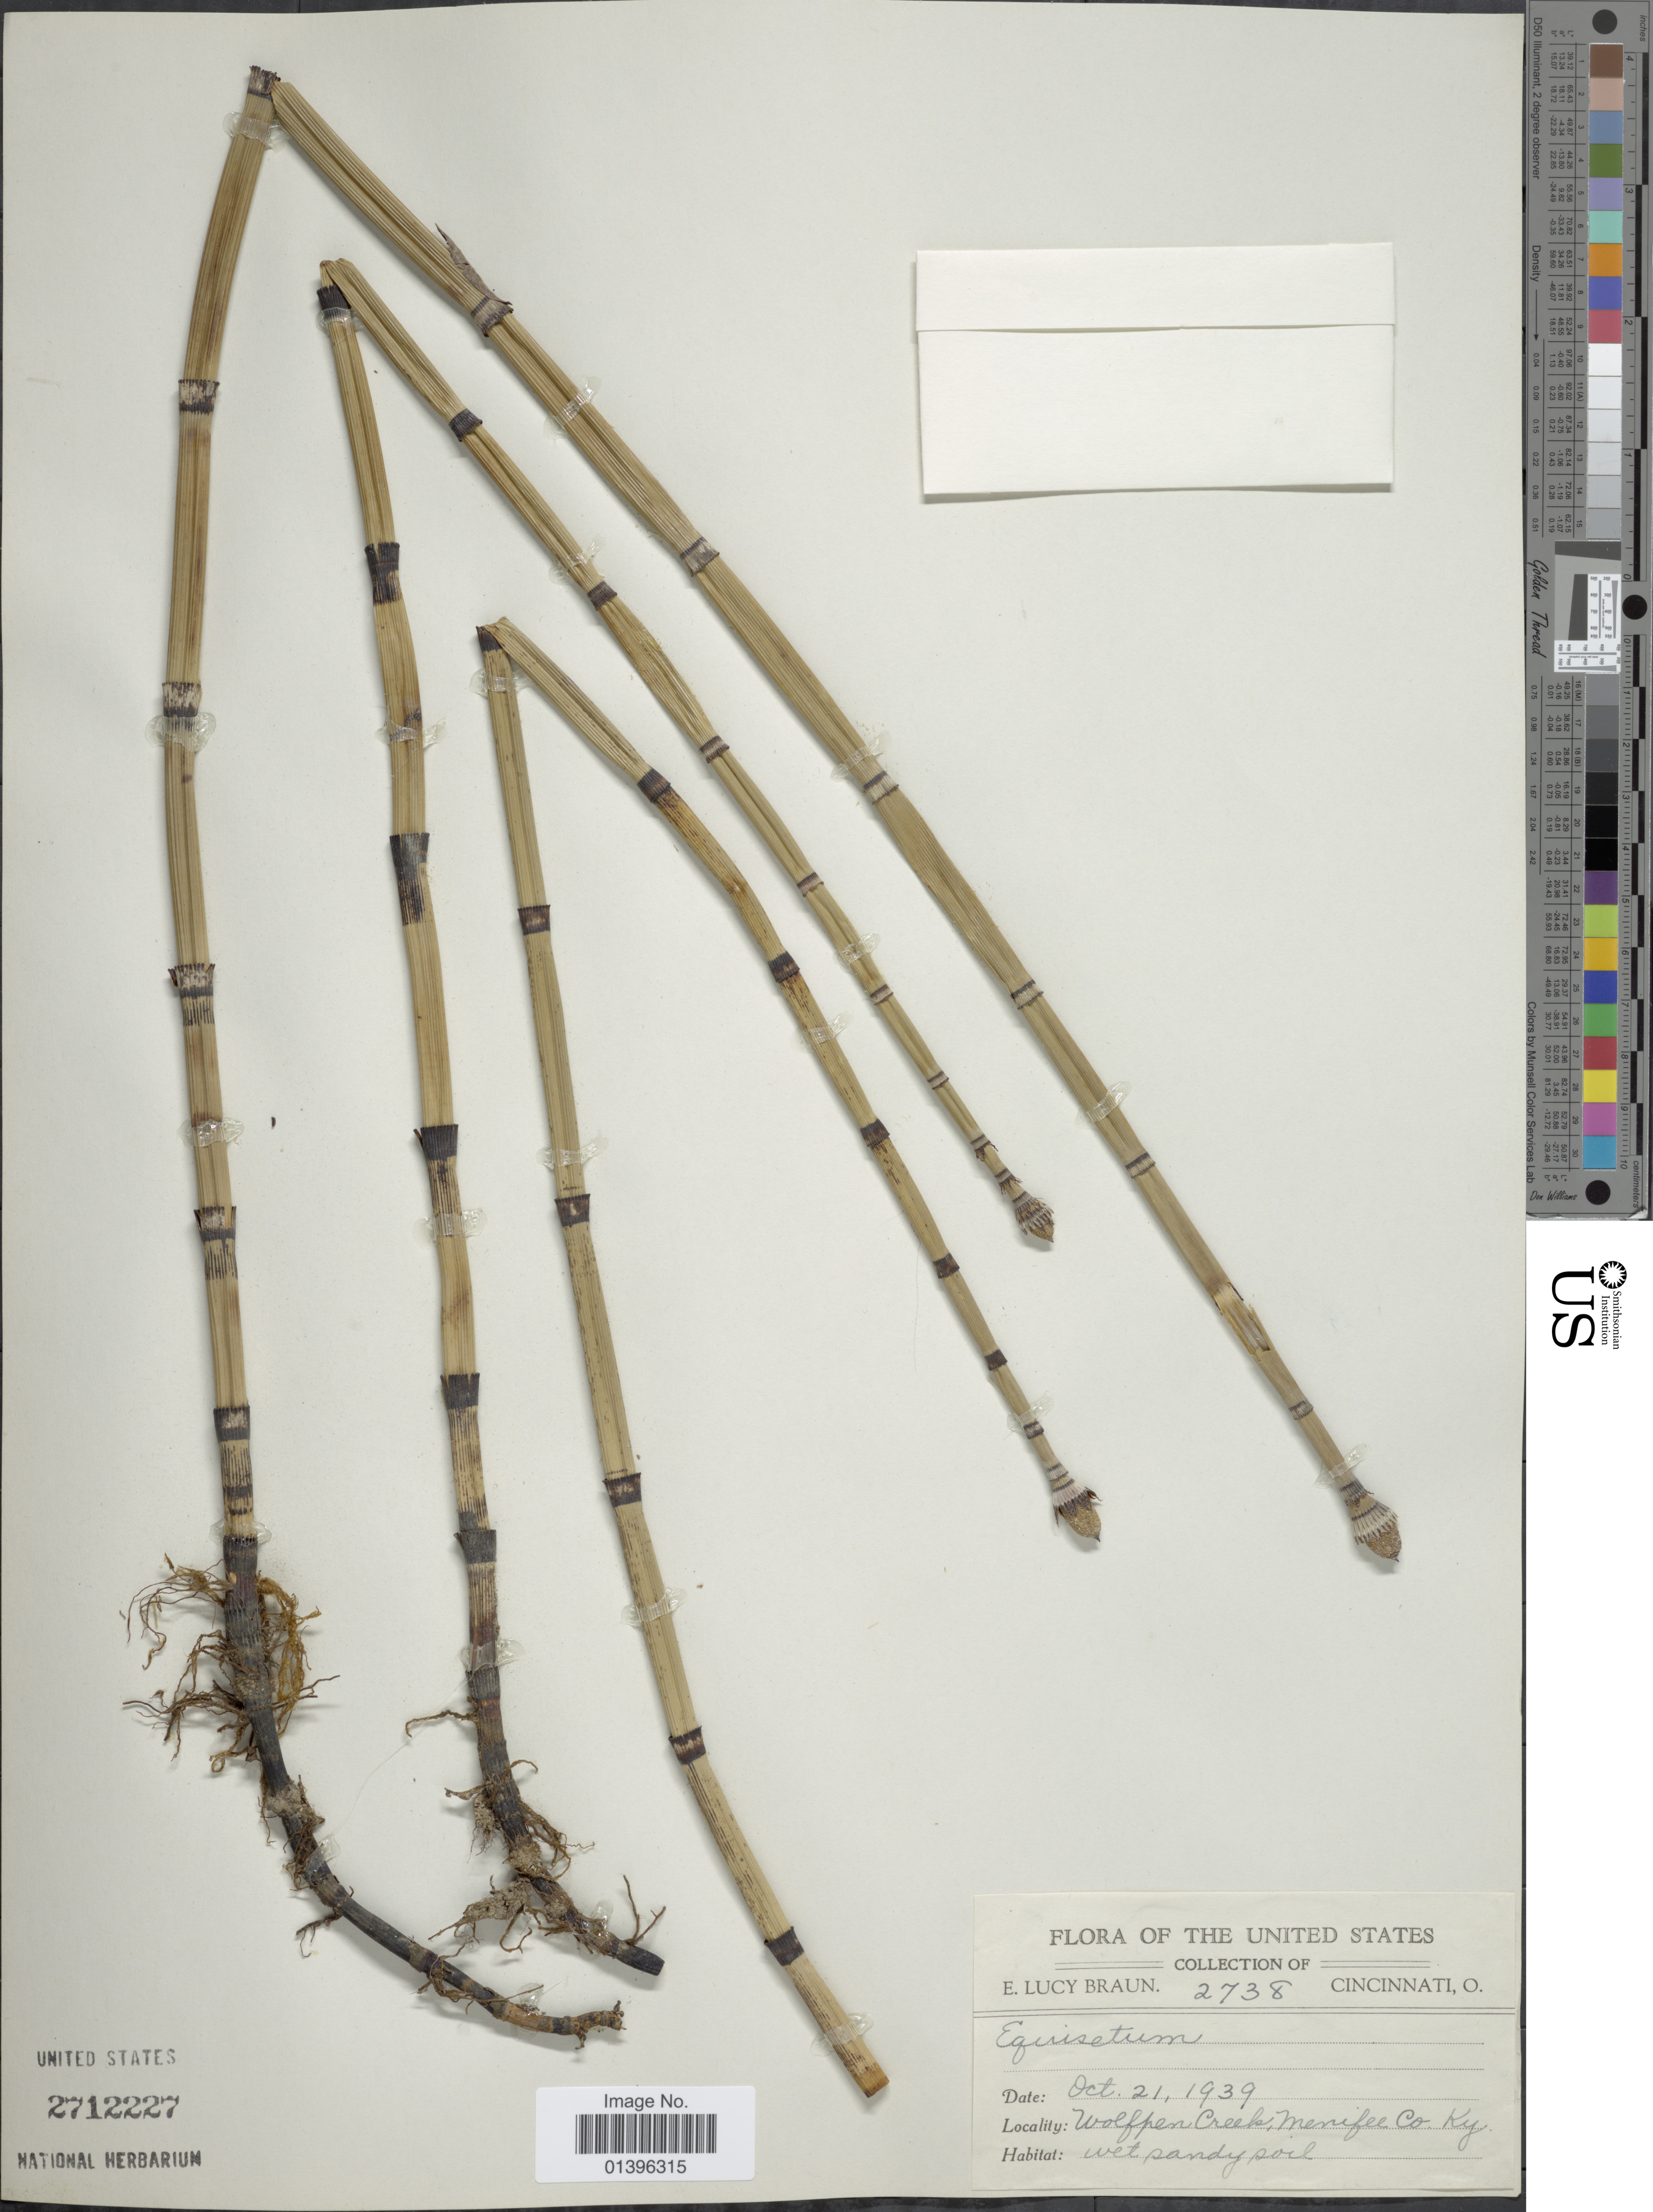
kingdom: Plantae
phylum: Tracheophyta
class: Polypodiopsida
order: Equisetales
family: Equisetaceae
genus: Equisetum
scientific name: Equisetum hyemale var. affine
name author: (Engelm.) A.A. Eaton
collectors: E. L. Braun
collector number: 2738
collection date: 1939-10-21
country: United States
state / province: Kentucky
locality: Cincinnati, O. Wolfpen Creek, Menifee Co.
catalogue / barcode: US 2712227